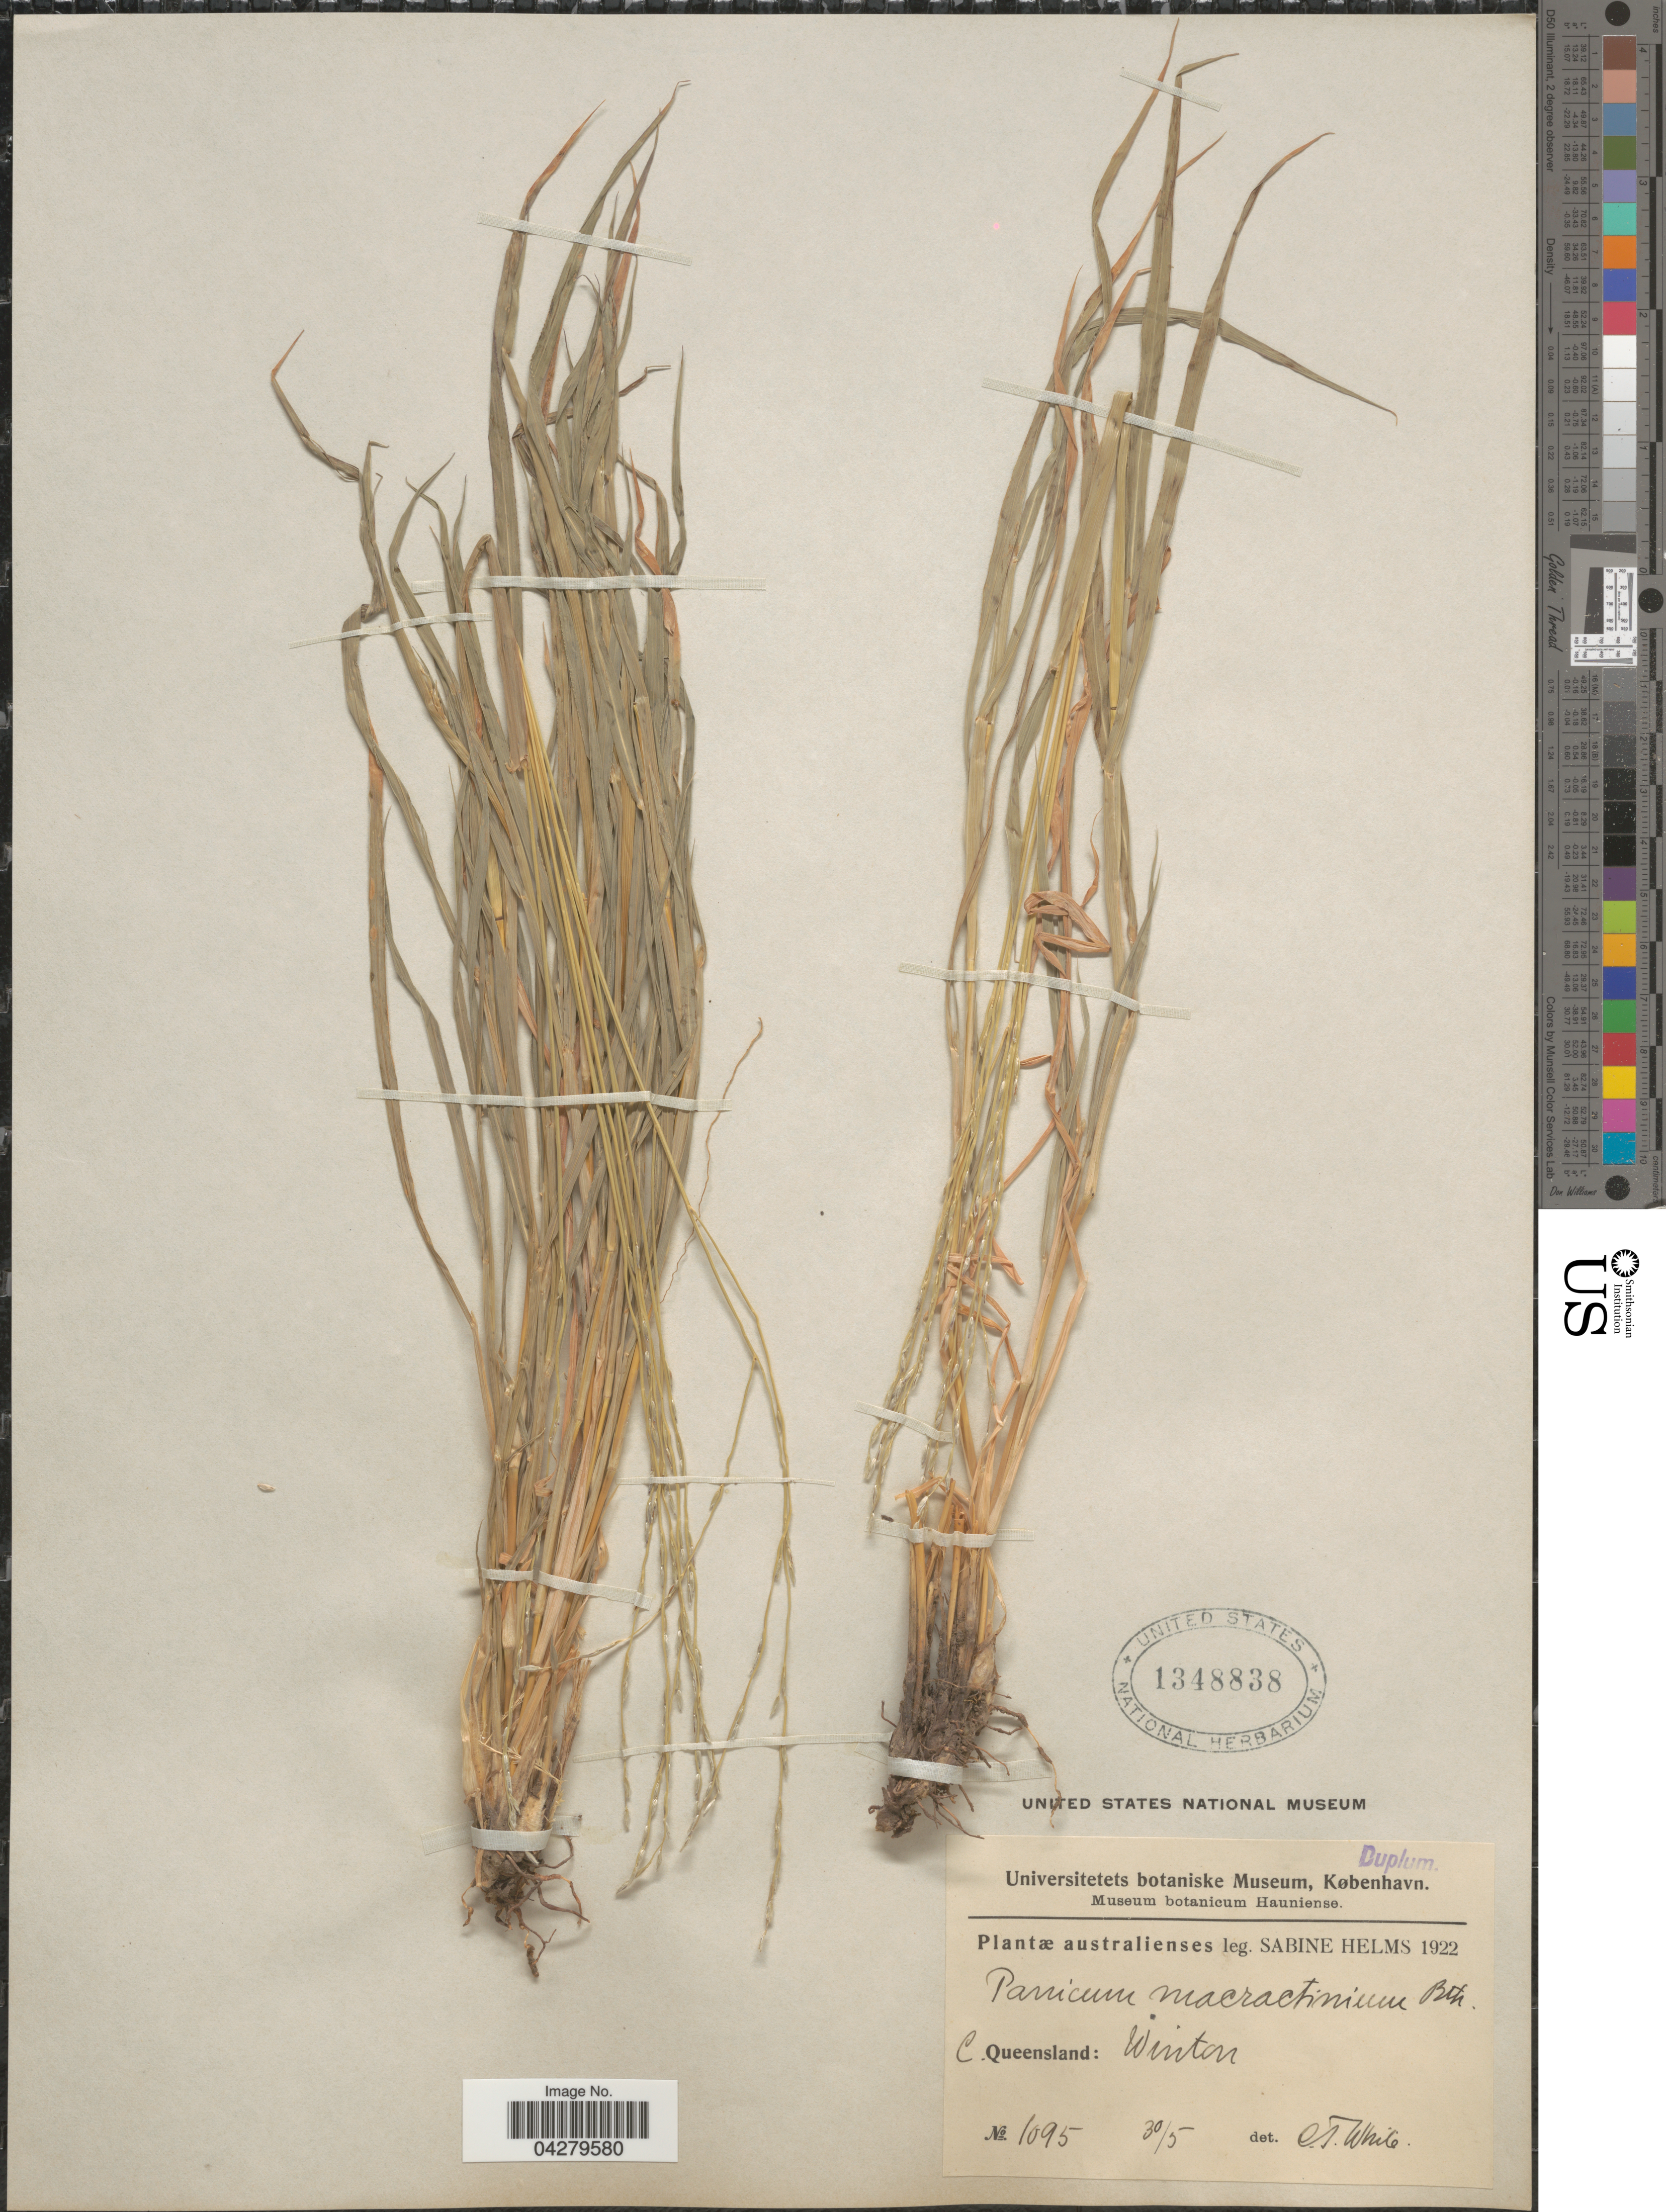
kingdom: Plantae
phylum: Tracheophyta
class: Liliopsida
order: Poales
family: Poaceae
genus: Digitaria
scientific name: Digitaria divaricatissima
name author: (R. Br.) Hughes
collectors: S. Helms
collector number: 1095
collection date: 1922-05-30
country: Australia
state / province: Queensland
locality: C. Queensland: Winton.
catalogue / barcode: US 1348838